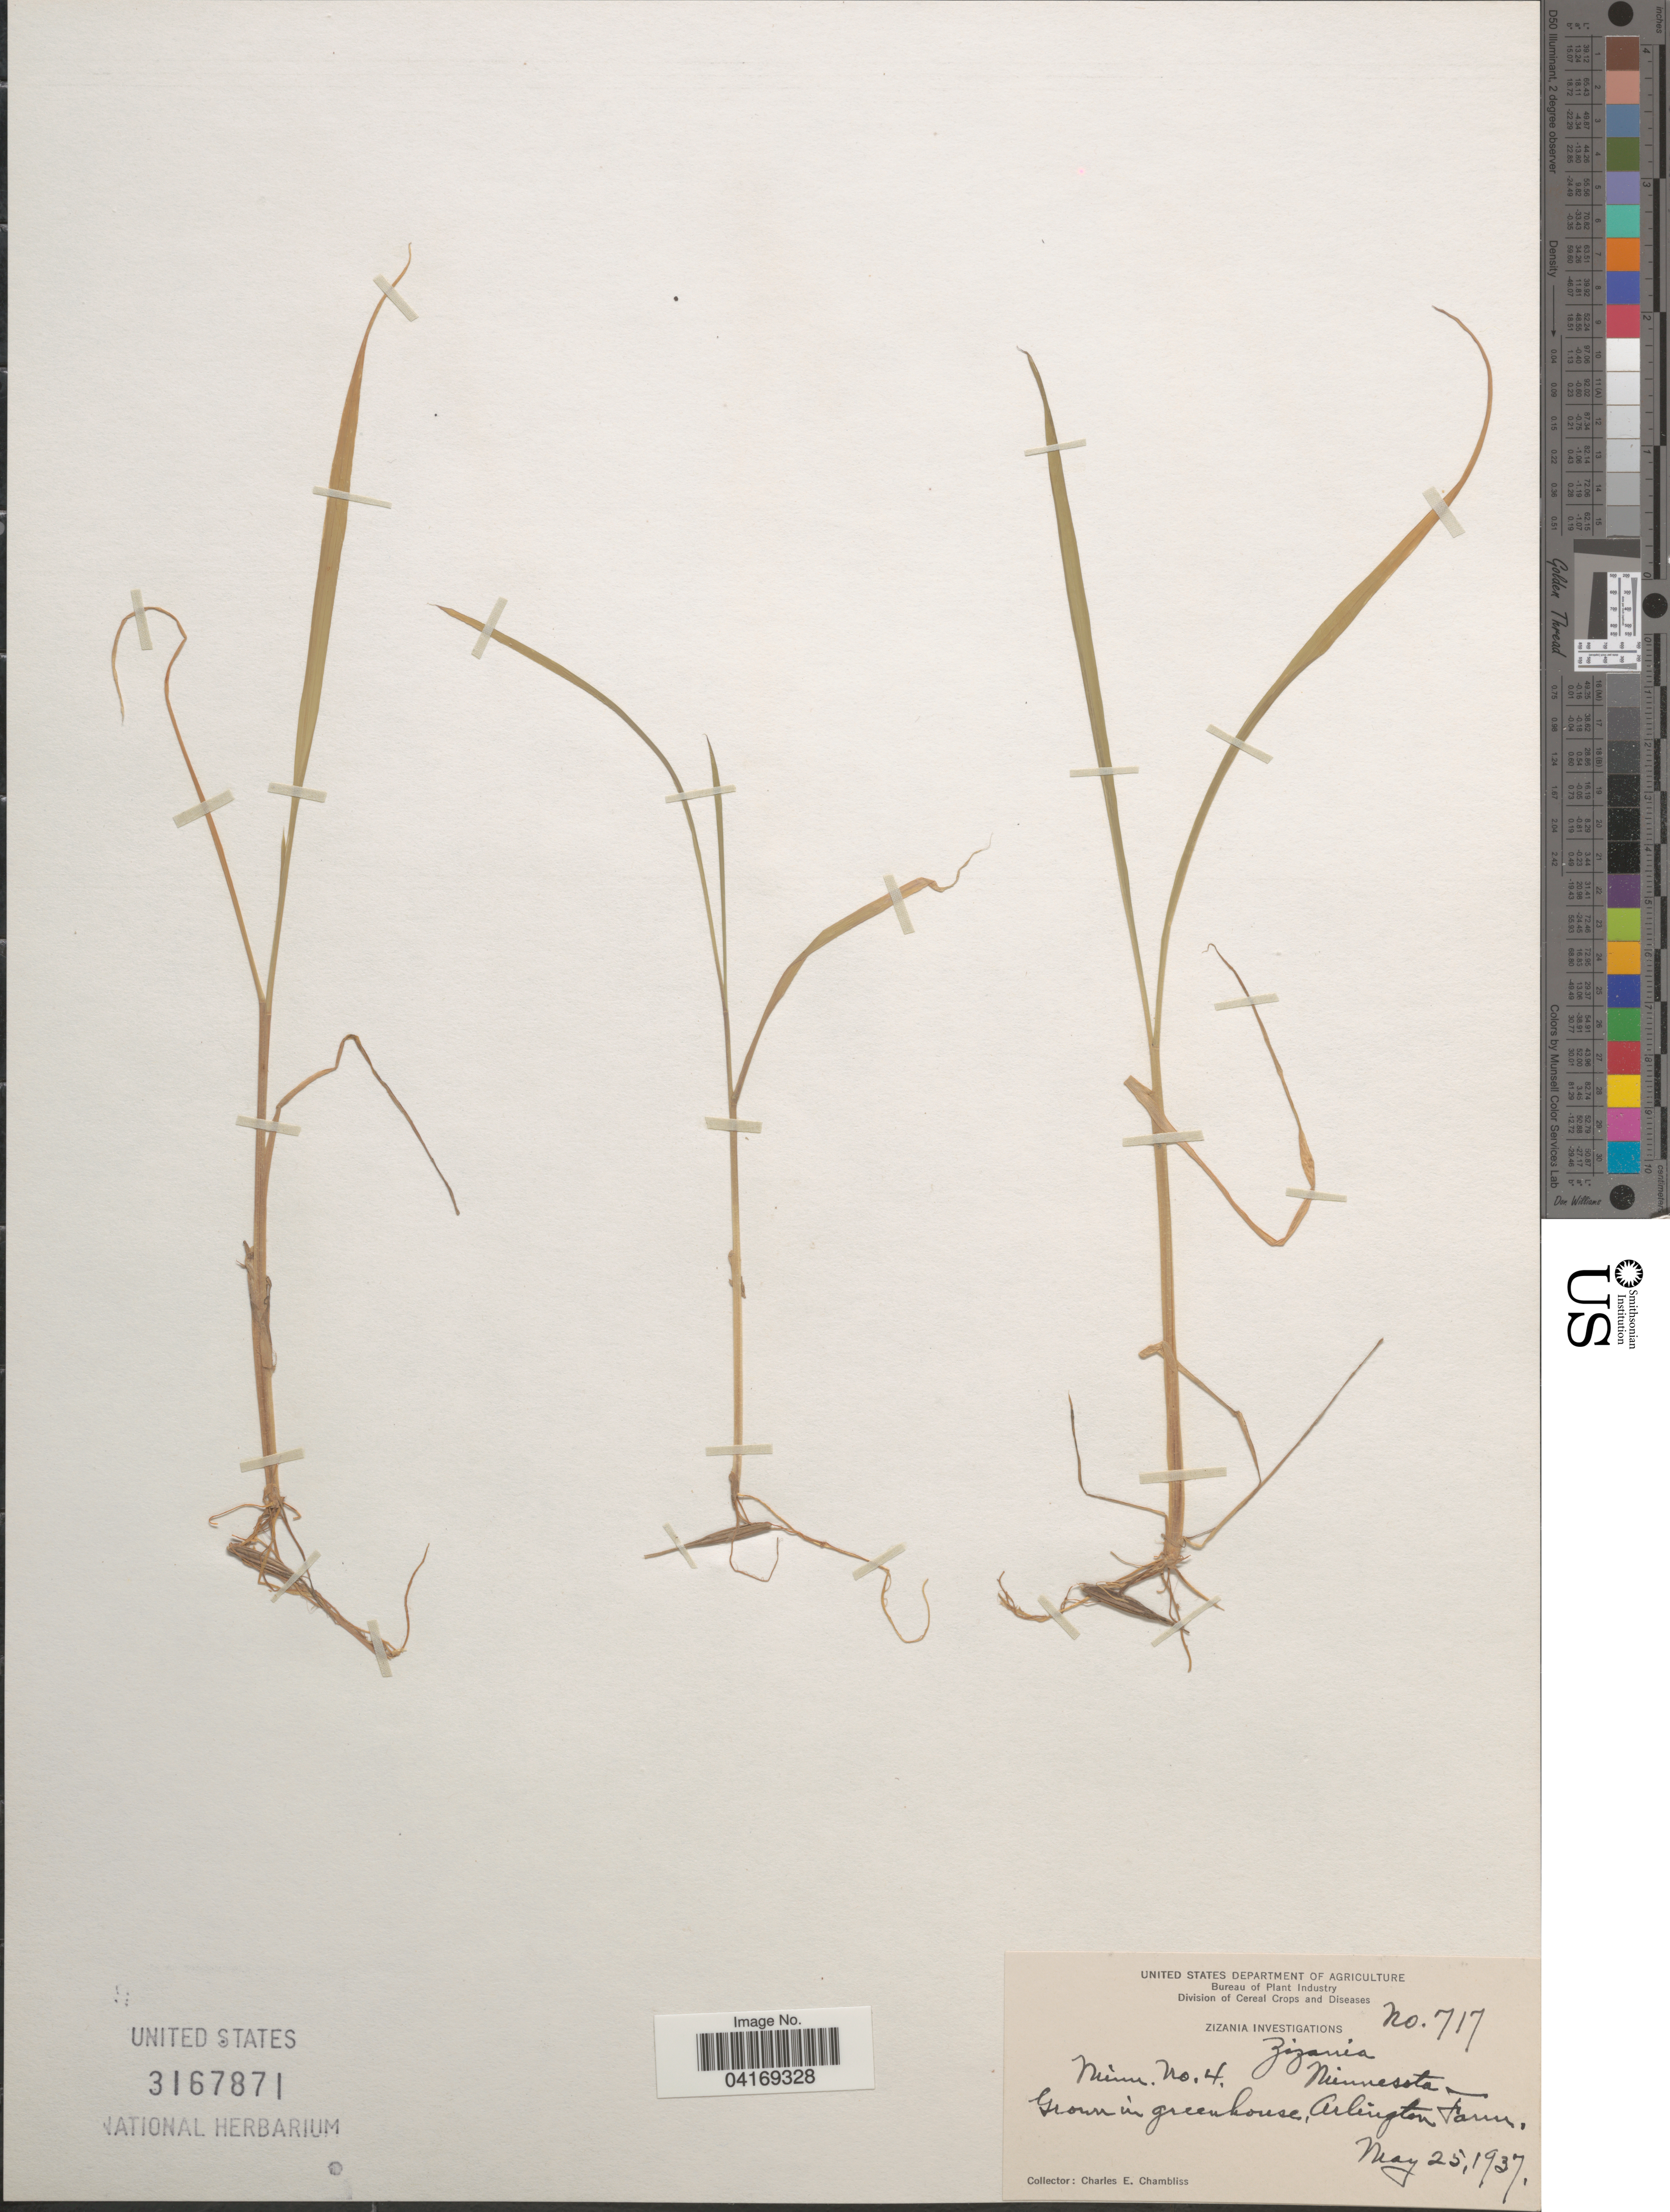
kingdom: Plantae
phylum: Tracheophyta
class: Liliopsida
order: Poales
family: Poaceae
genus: Zizania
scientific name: Zizania sp.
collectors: C. Chambliss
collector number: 717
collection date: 1937-05-25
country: United States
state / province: Virginia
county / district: Arlington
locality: In greenhouse, Arlington Farm.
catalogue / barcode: US 3167871